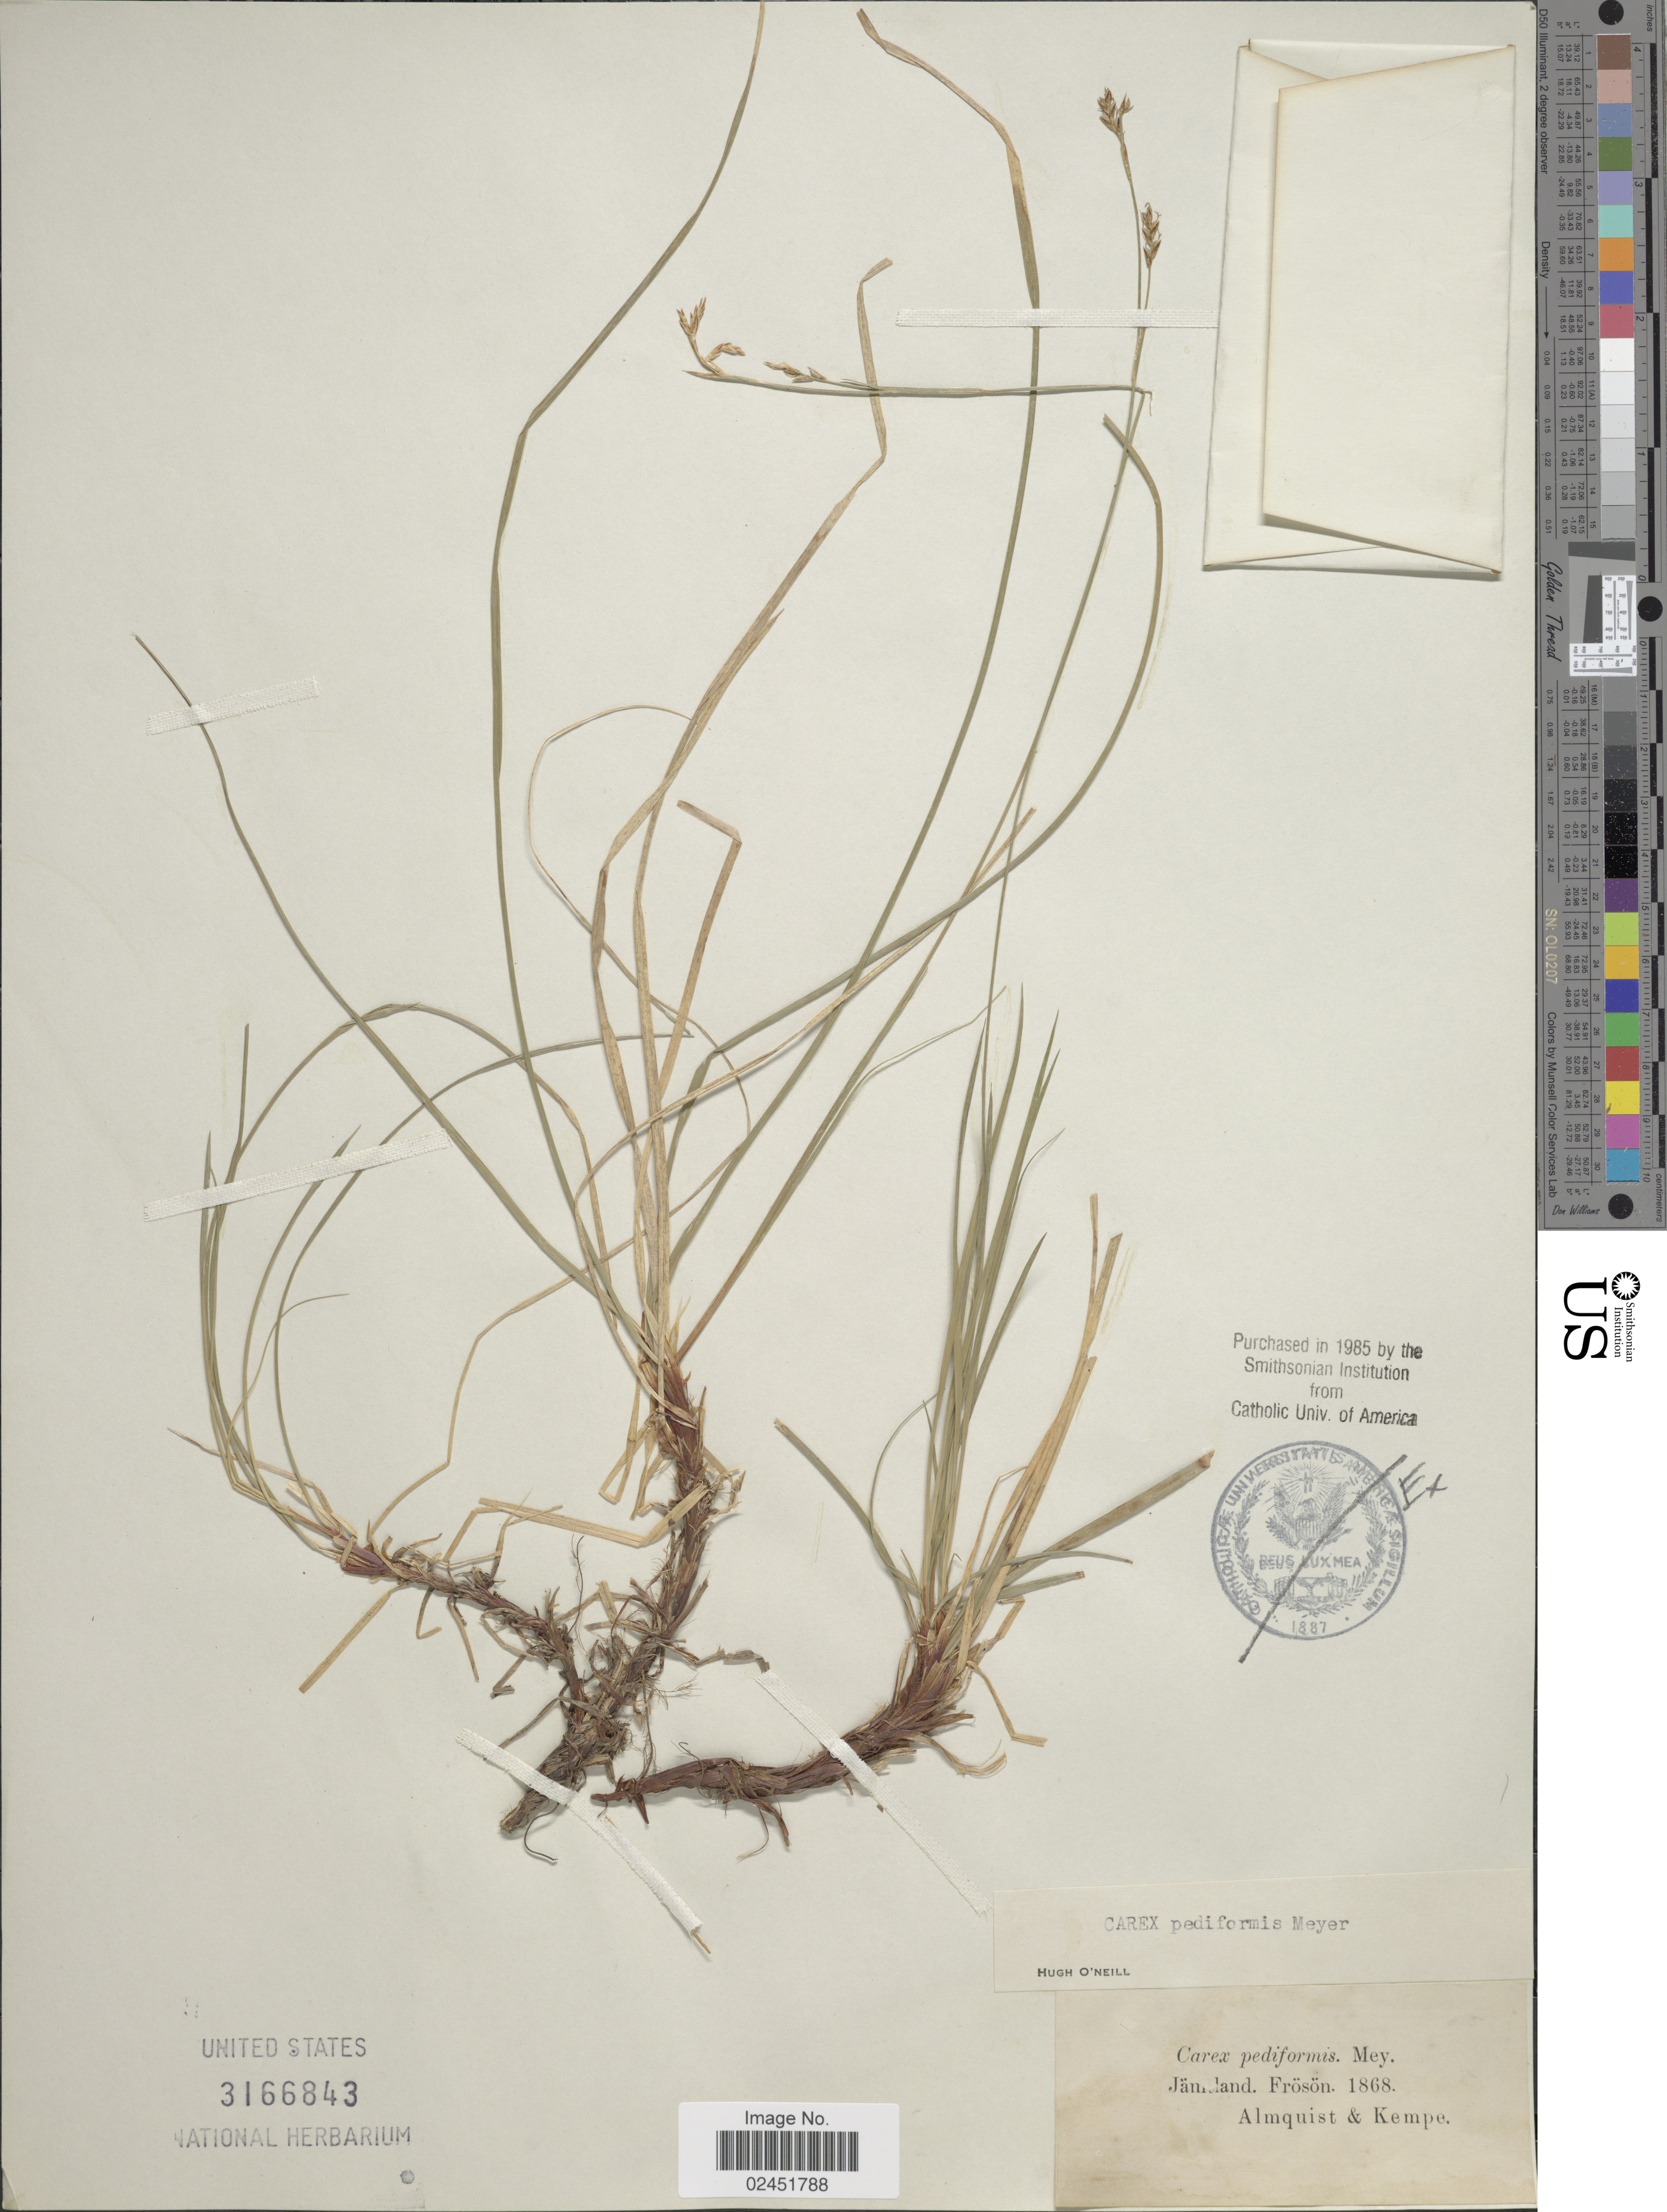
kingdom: Plantae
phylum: Tracheophyta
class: Liliopsida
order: Poales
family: Cyperaceae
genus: Carex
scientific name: Carex pediformis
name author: C.A. Mey.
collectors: Almquist & Kempe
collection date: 1868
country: Sweden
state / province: Jämtland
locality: Jamtland. Froson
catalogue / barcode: US 3166843